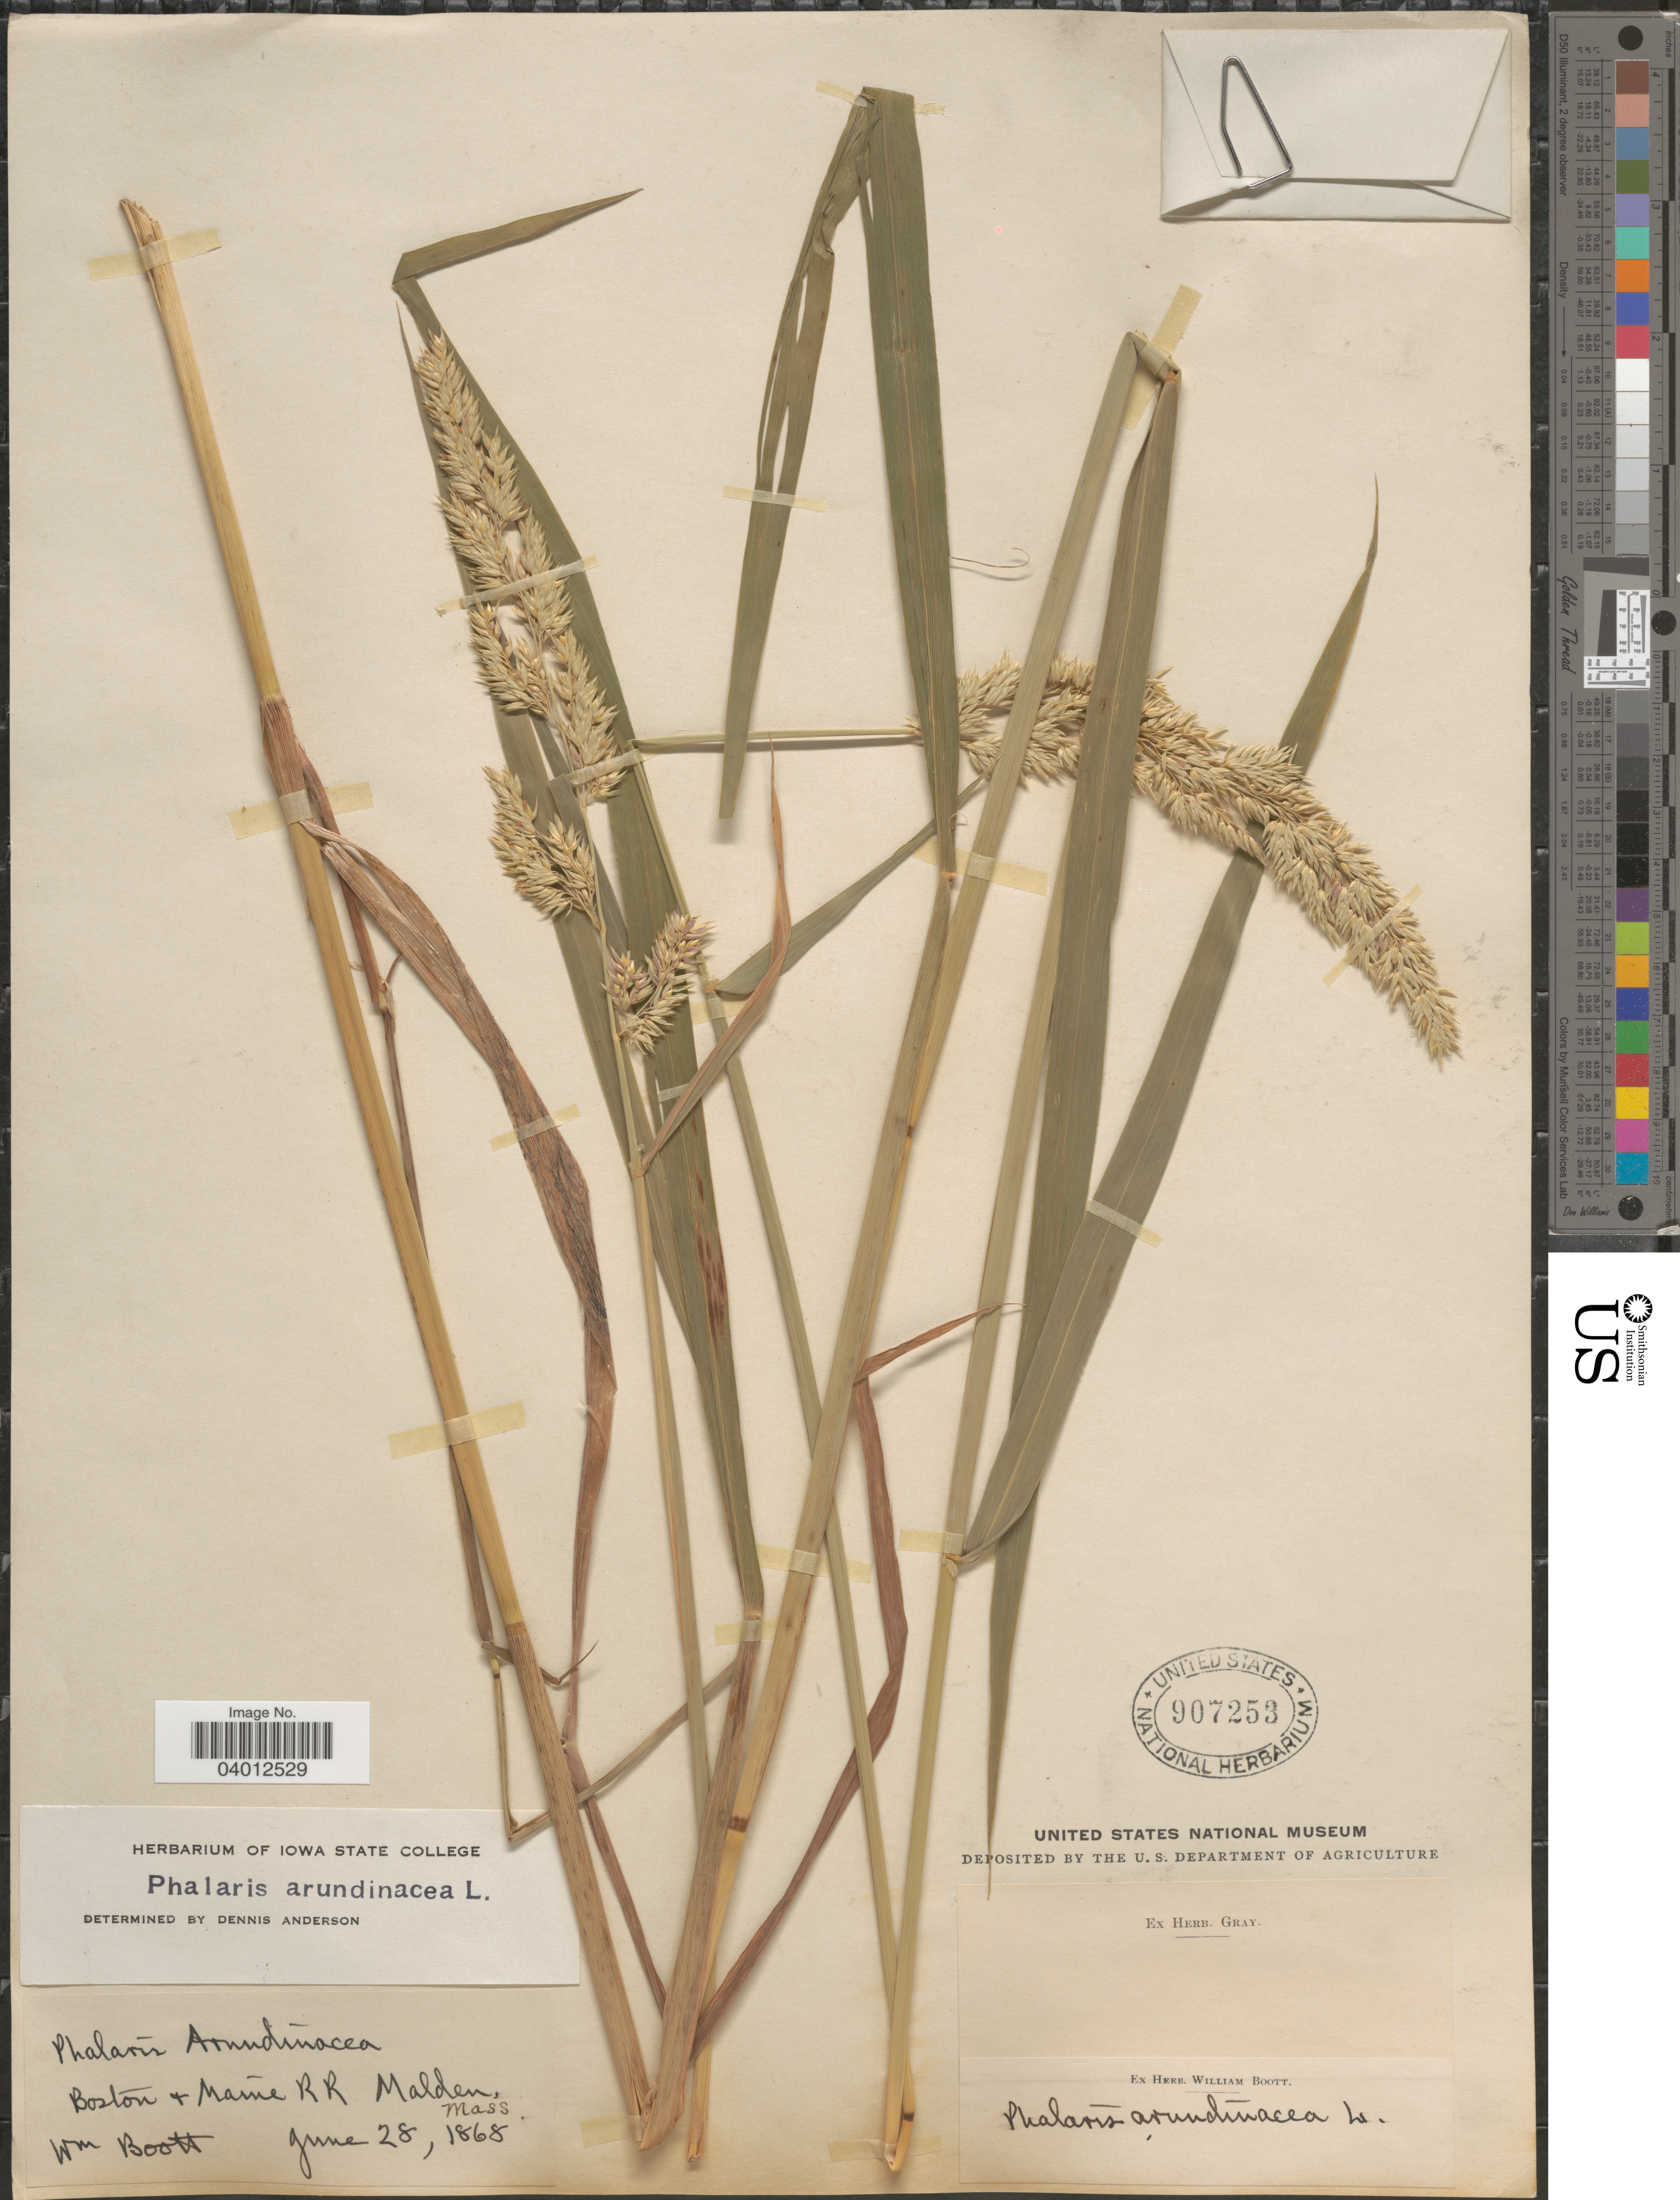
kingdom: Plantae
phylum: Tracheophyta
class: Liliopsida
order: Poales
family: Poaceae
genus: Phalaris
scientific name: Phalaris arundinacea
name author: L.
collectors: W. Boott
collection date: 1868-06-28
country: United States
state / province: Massachusetts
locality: Boston & Maine R R Malden.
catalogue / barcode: US 907253